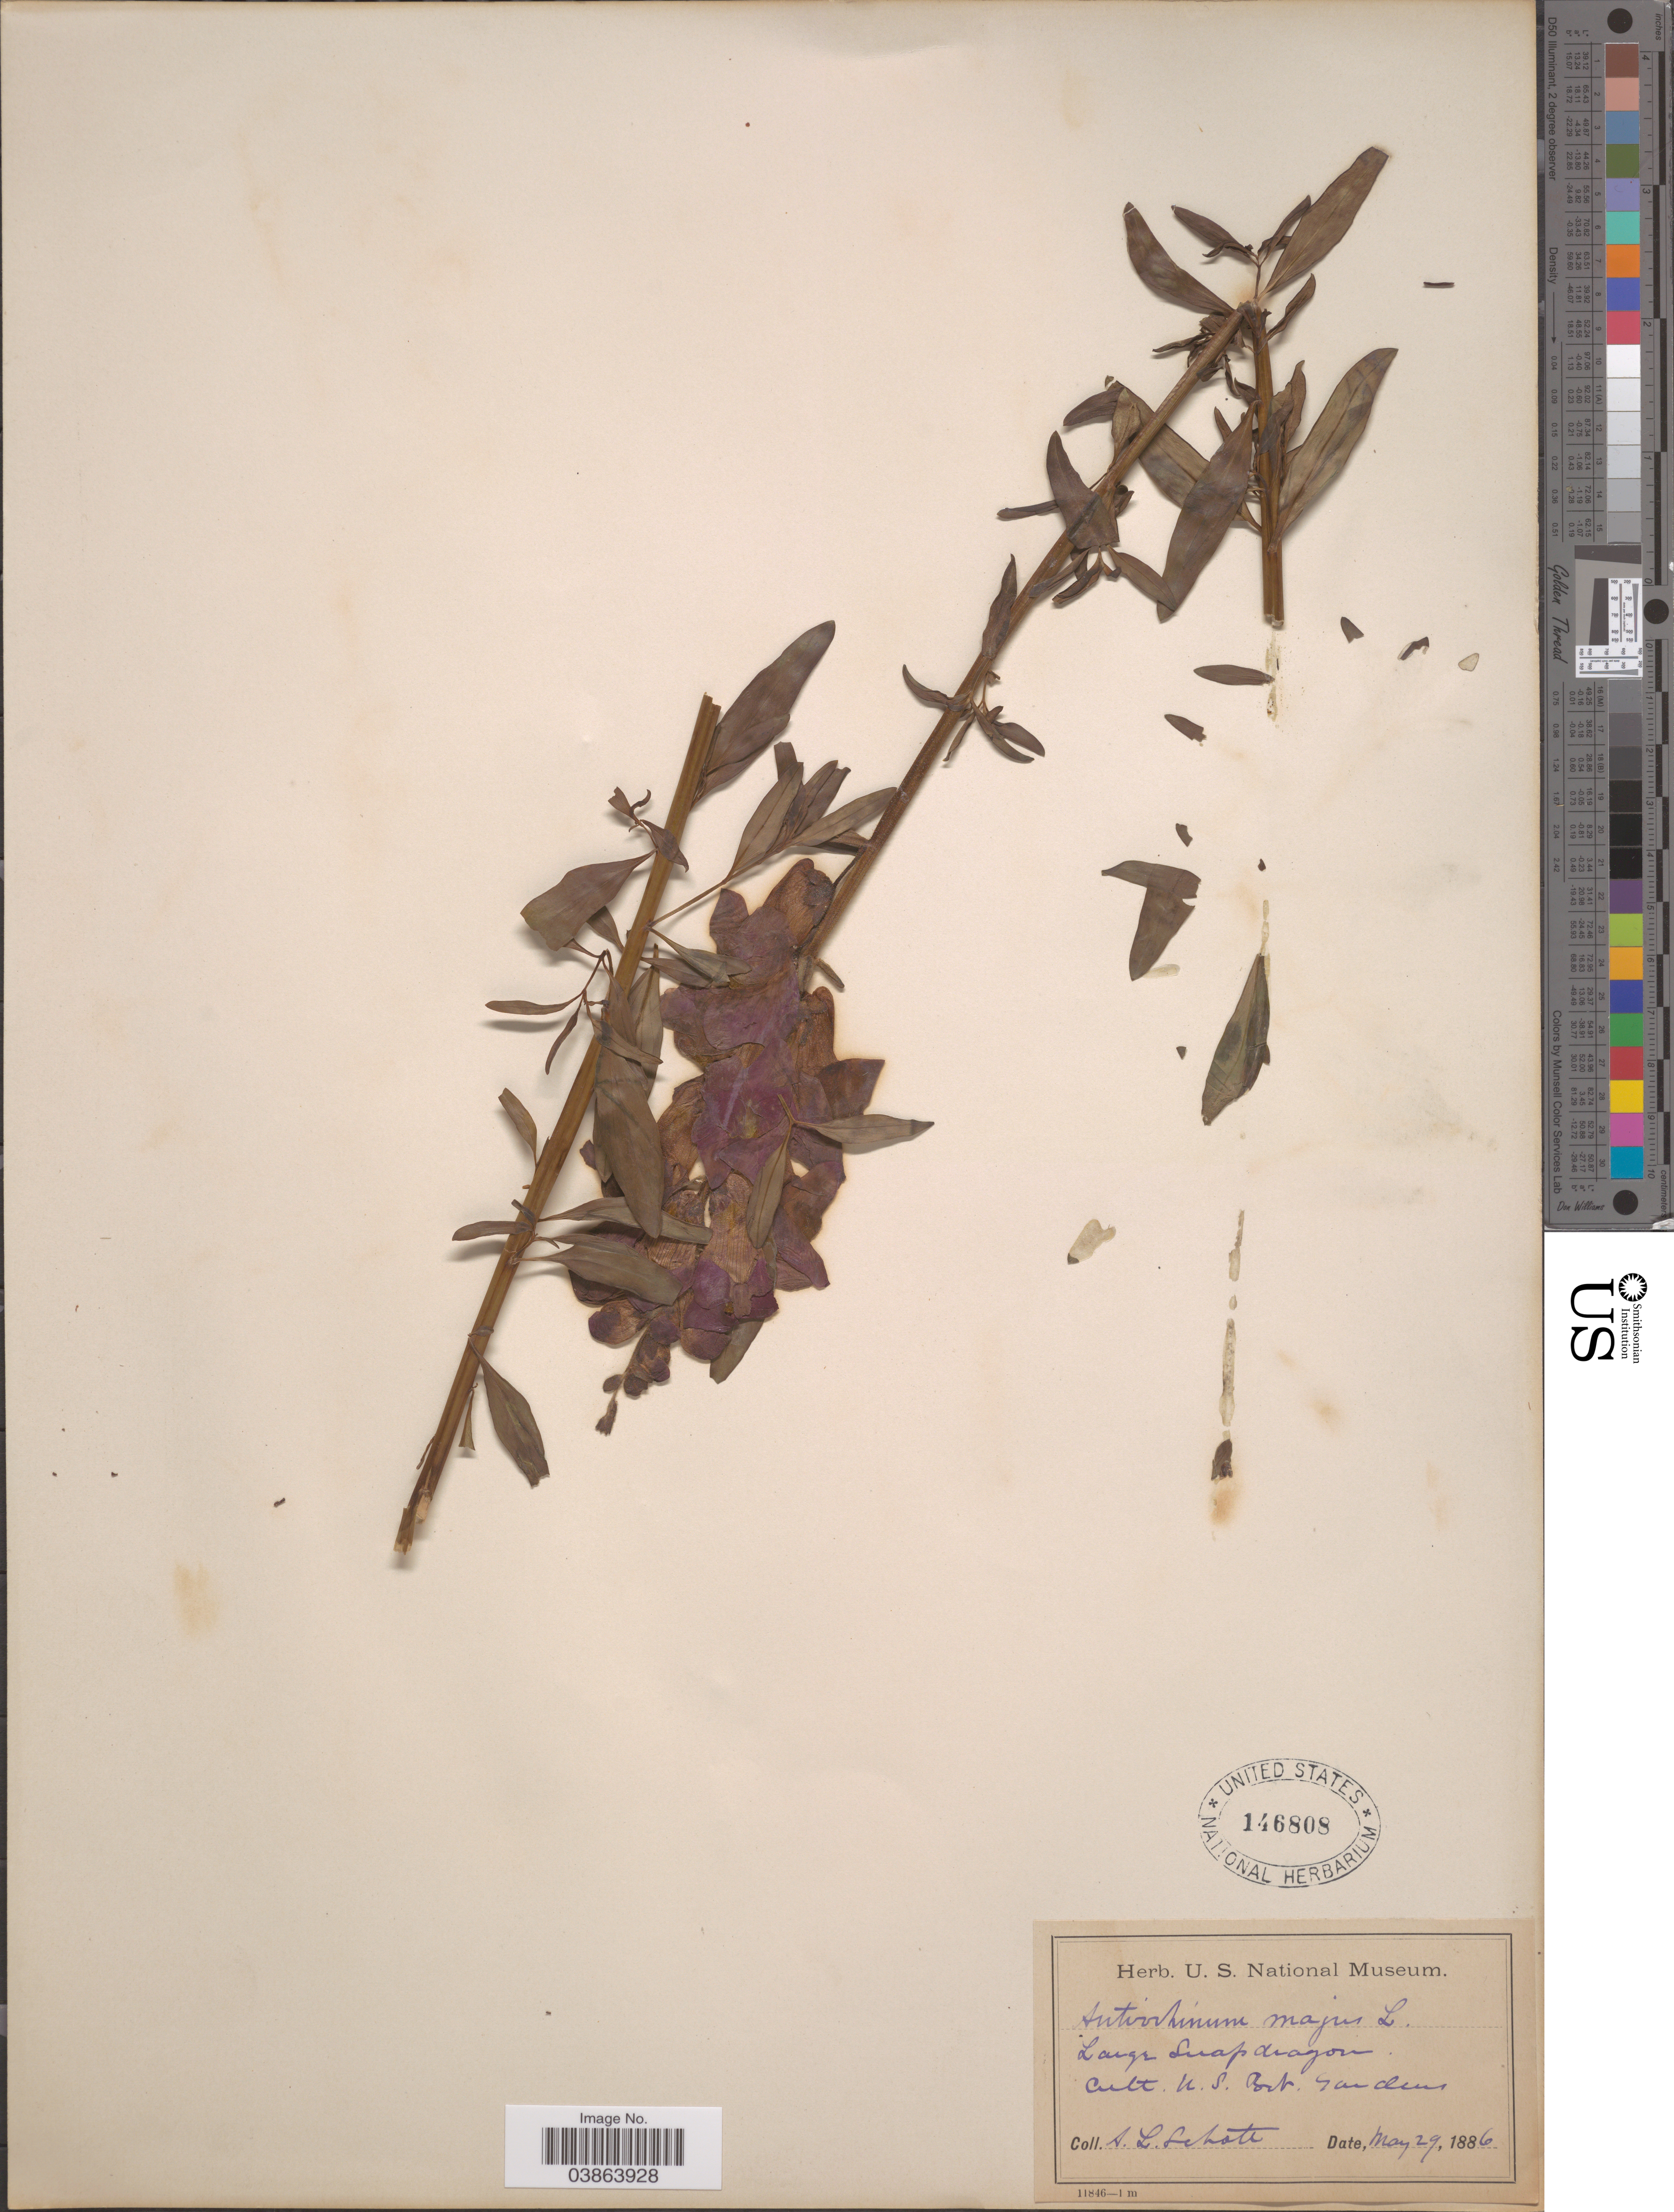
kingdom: Plantae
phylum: Tracheophyta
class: Magnoliopsida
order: Lamiales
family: Plantaginaceae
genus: Antirrhinum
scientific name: Antirrhinum majus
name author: L.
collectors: A. L. Schott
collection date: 1886-05-29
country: United States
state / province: District of Columbia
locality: Large Snap dragon. Cult. U.S. Bot. Gardens.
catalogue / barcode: US 146808